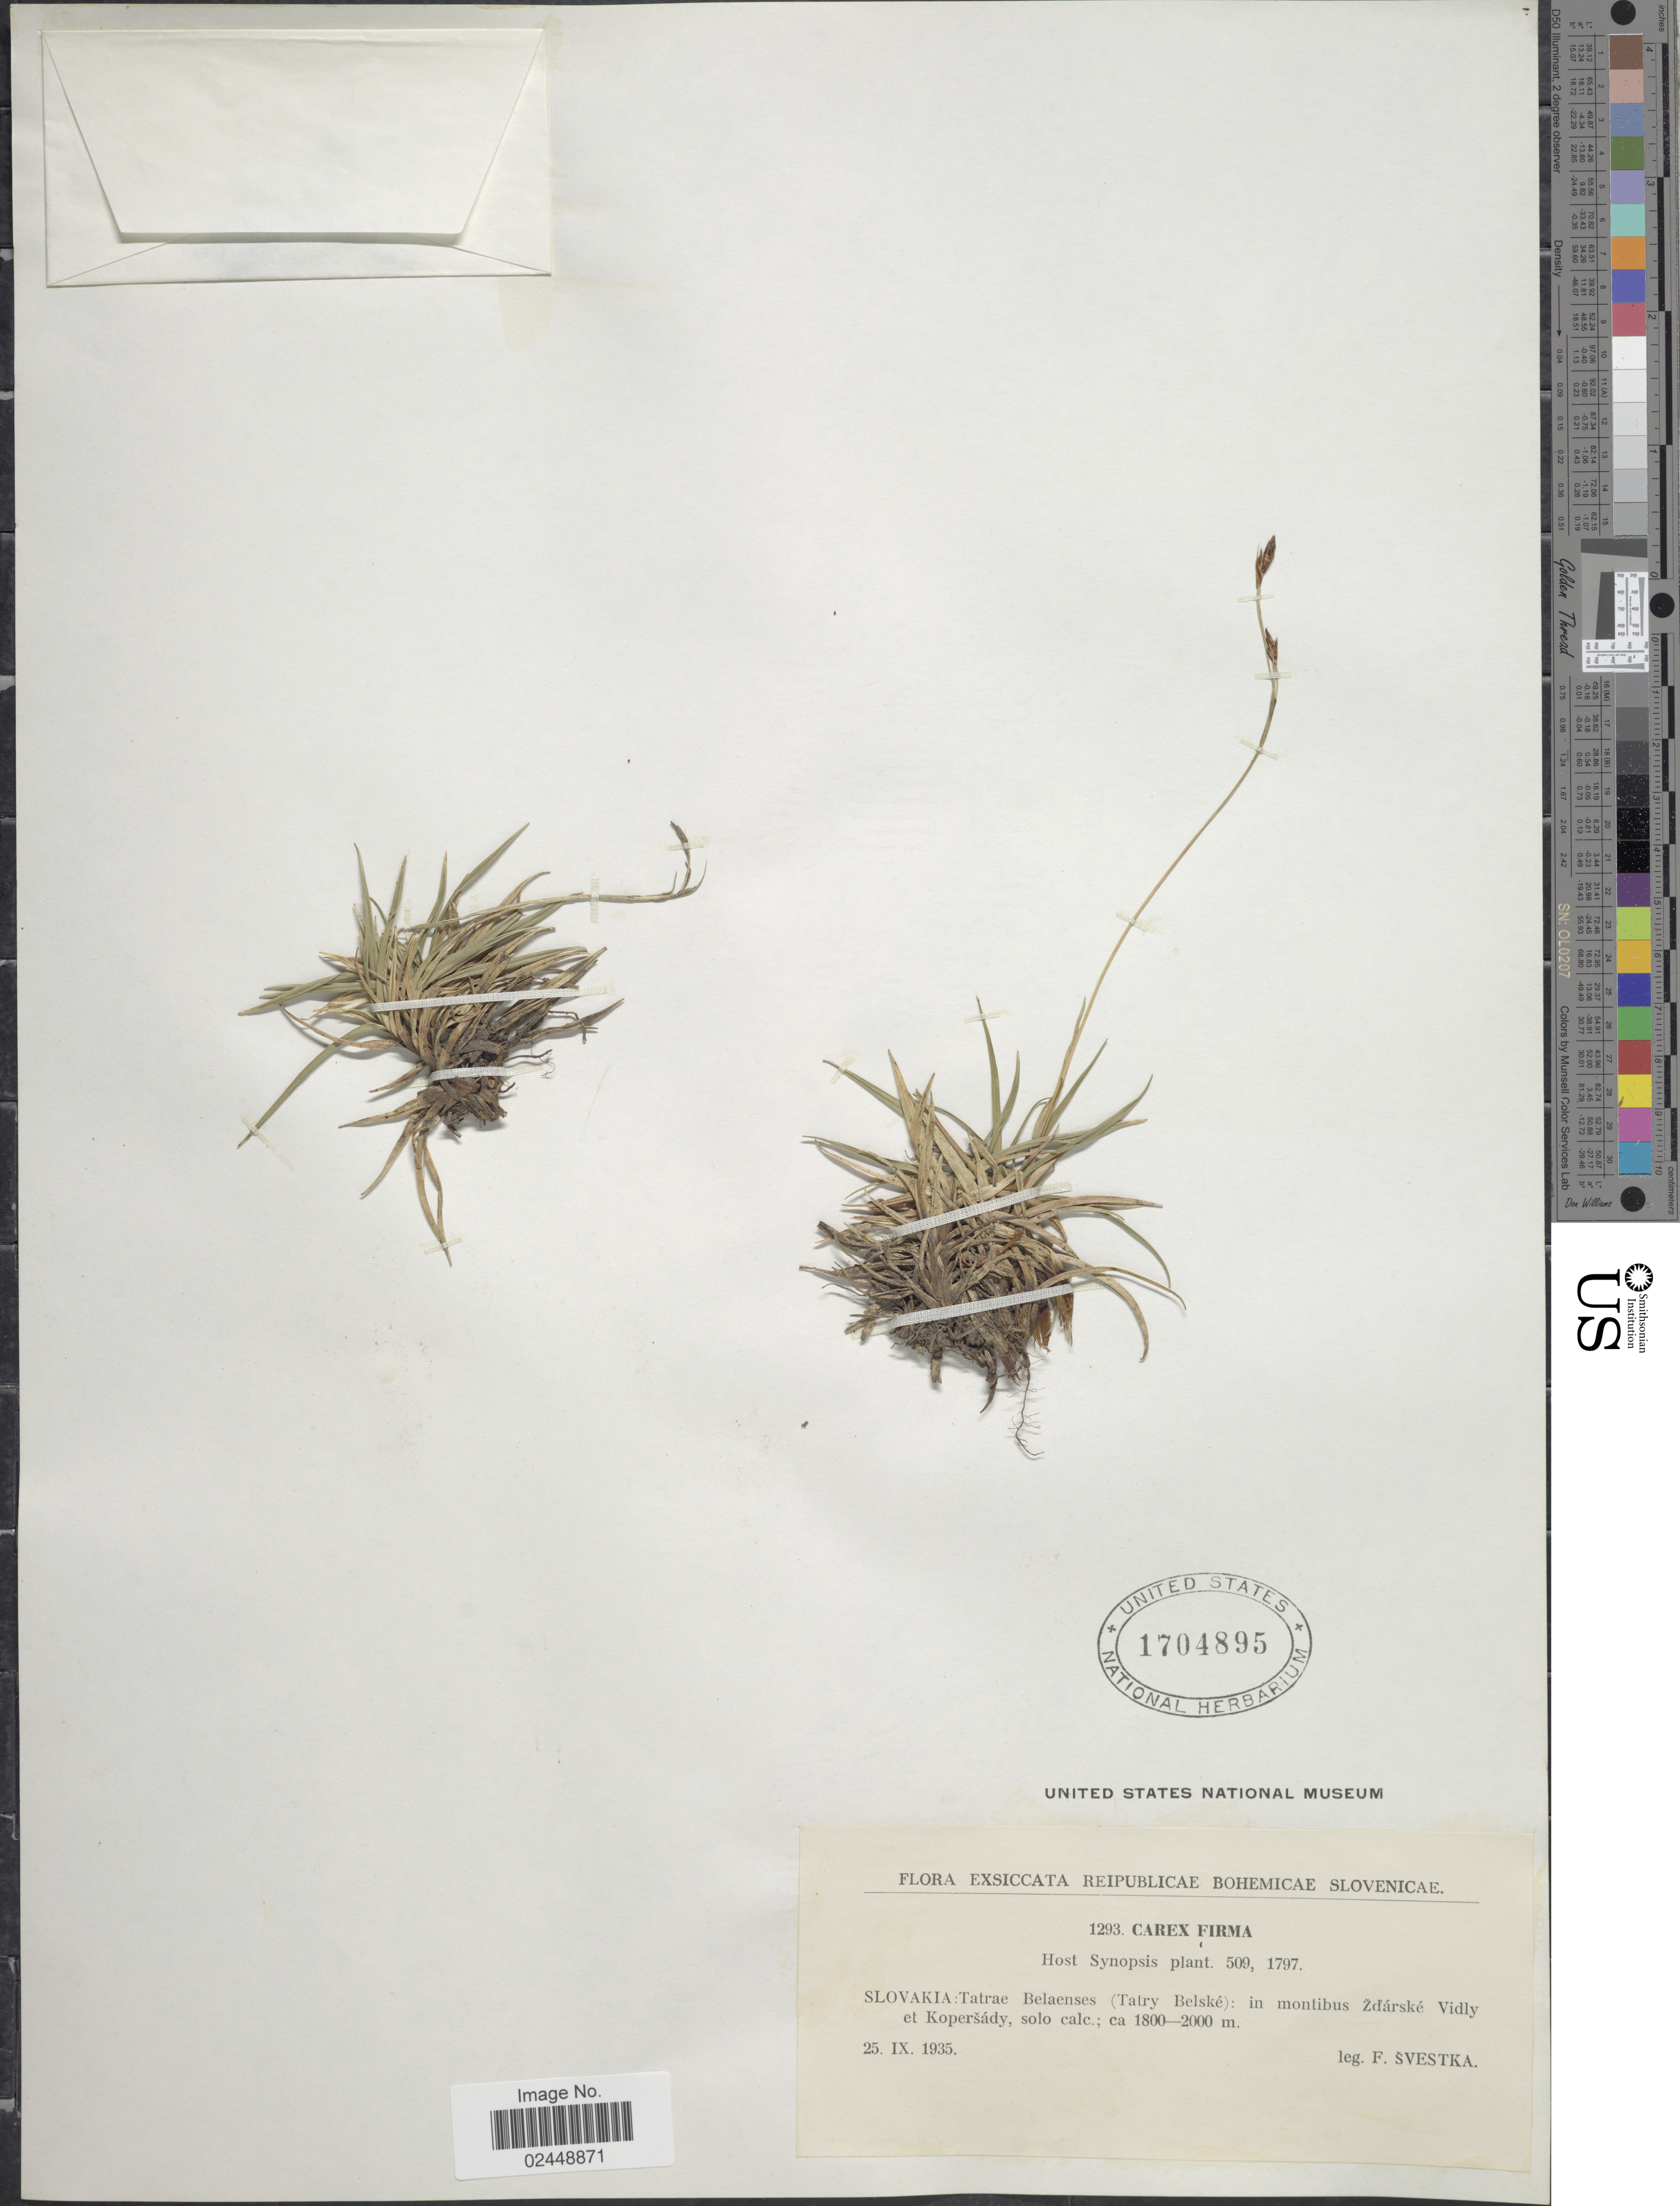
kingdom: Plantae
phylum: Tracheophyta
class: Liliopsida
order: Poales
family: Cyperaceae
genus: Carex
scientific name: Carex firma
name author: Host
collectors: F. Svestka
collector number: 1293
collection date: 1935-09-25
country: Czechia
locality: Repipublicae Bohemicae Slovenicae, Tatrae Belaensen (Taltry Belske): in montibus Zdarske Vidley et Kopersady, solo calc.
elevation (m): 1800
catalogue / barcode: US 1704895